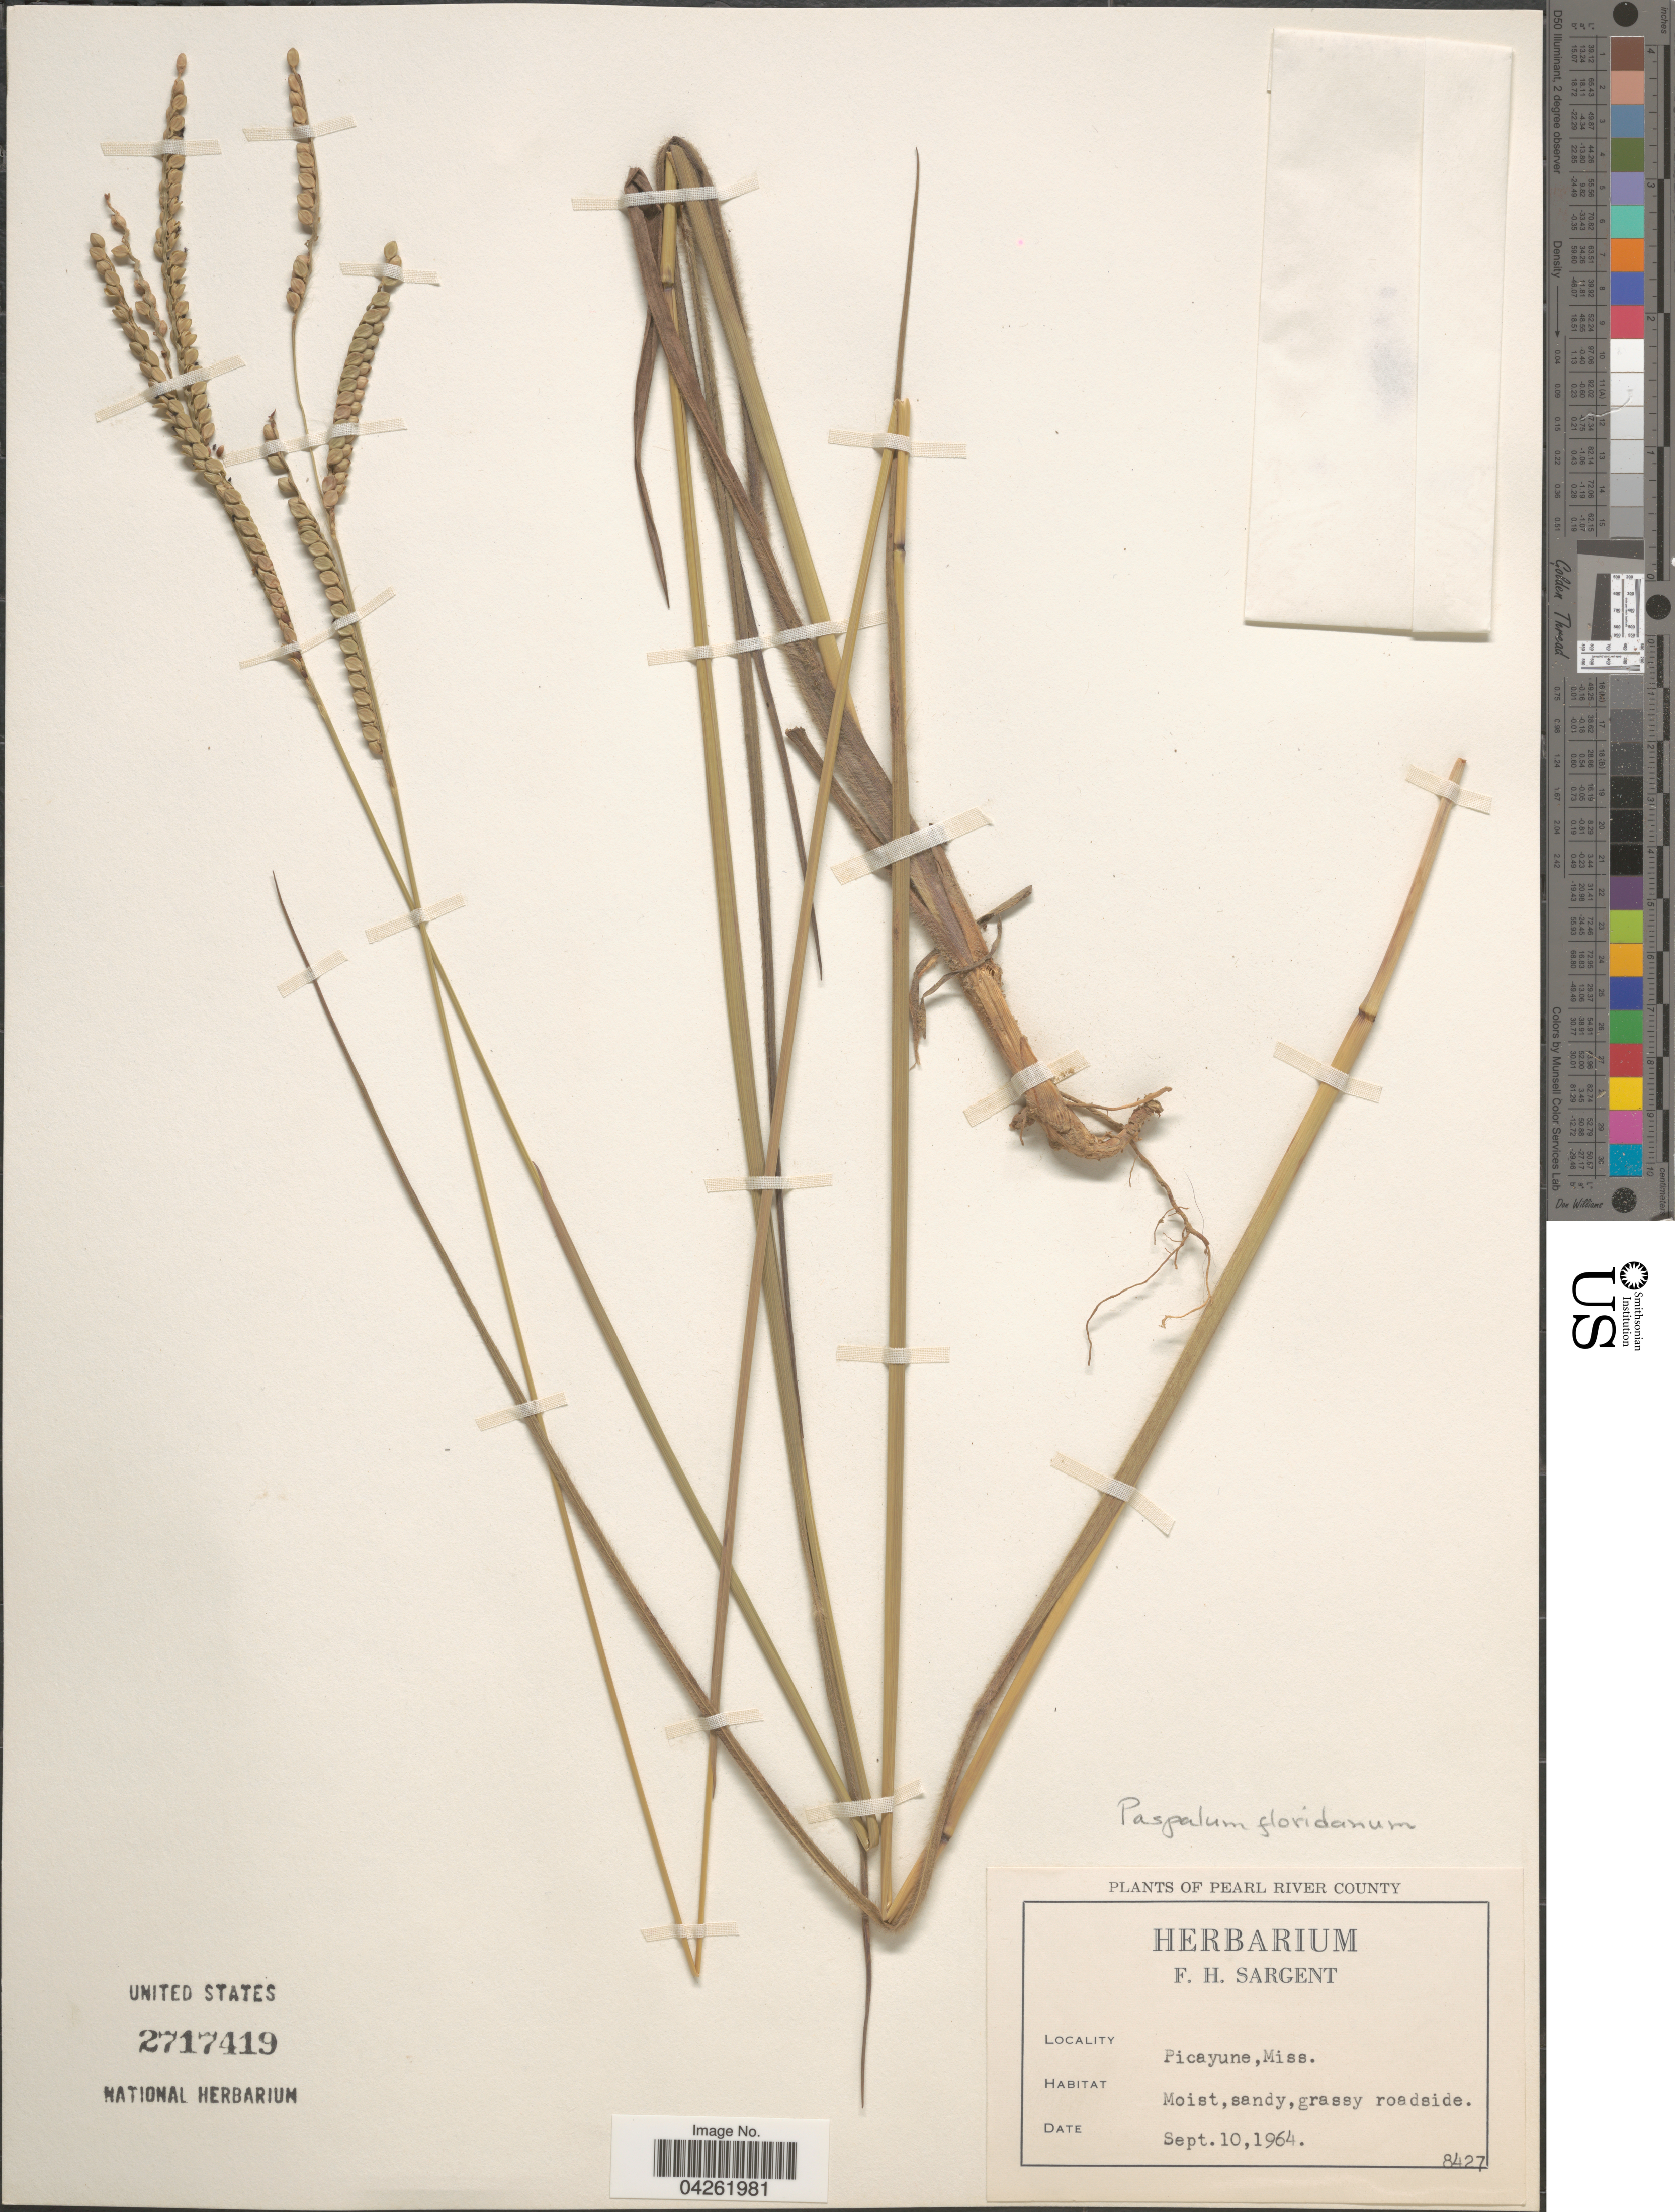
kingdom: Plantae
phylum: Tracheophyta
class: Liliopsida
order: Poales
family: Poaceae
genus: Paspalum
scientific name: Paspalum floridanum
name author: Michx.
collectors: Ex herb. F. H. Sargent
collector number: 8427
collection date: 1964-09-10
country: United States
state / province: Mississippi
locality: Pearl River County. Picayune.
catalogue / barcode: US 2717419